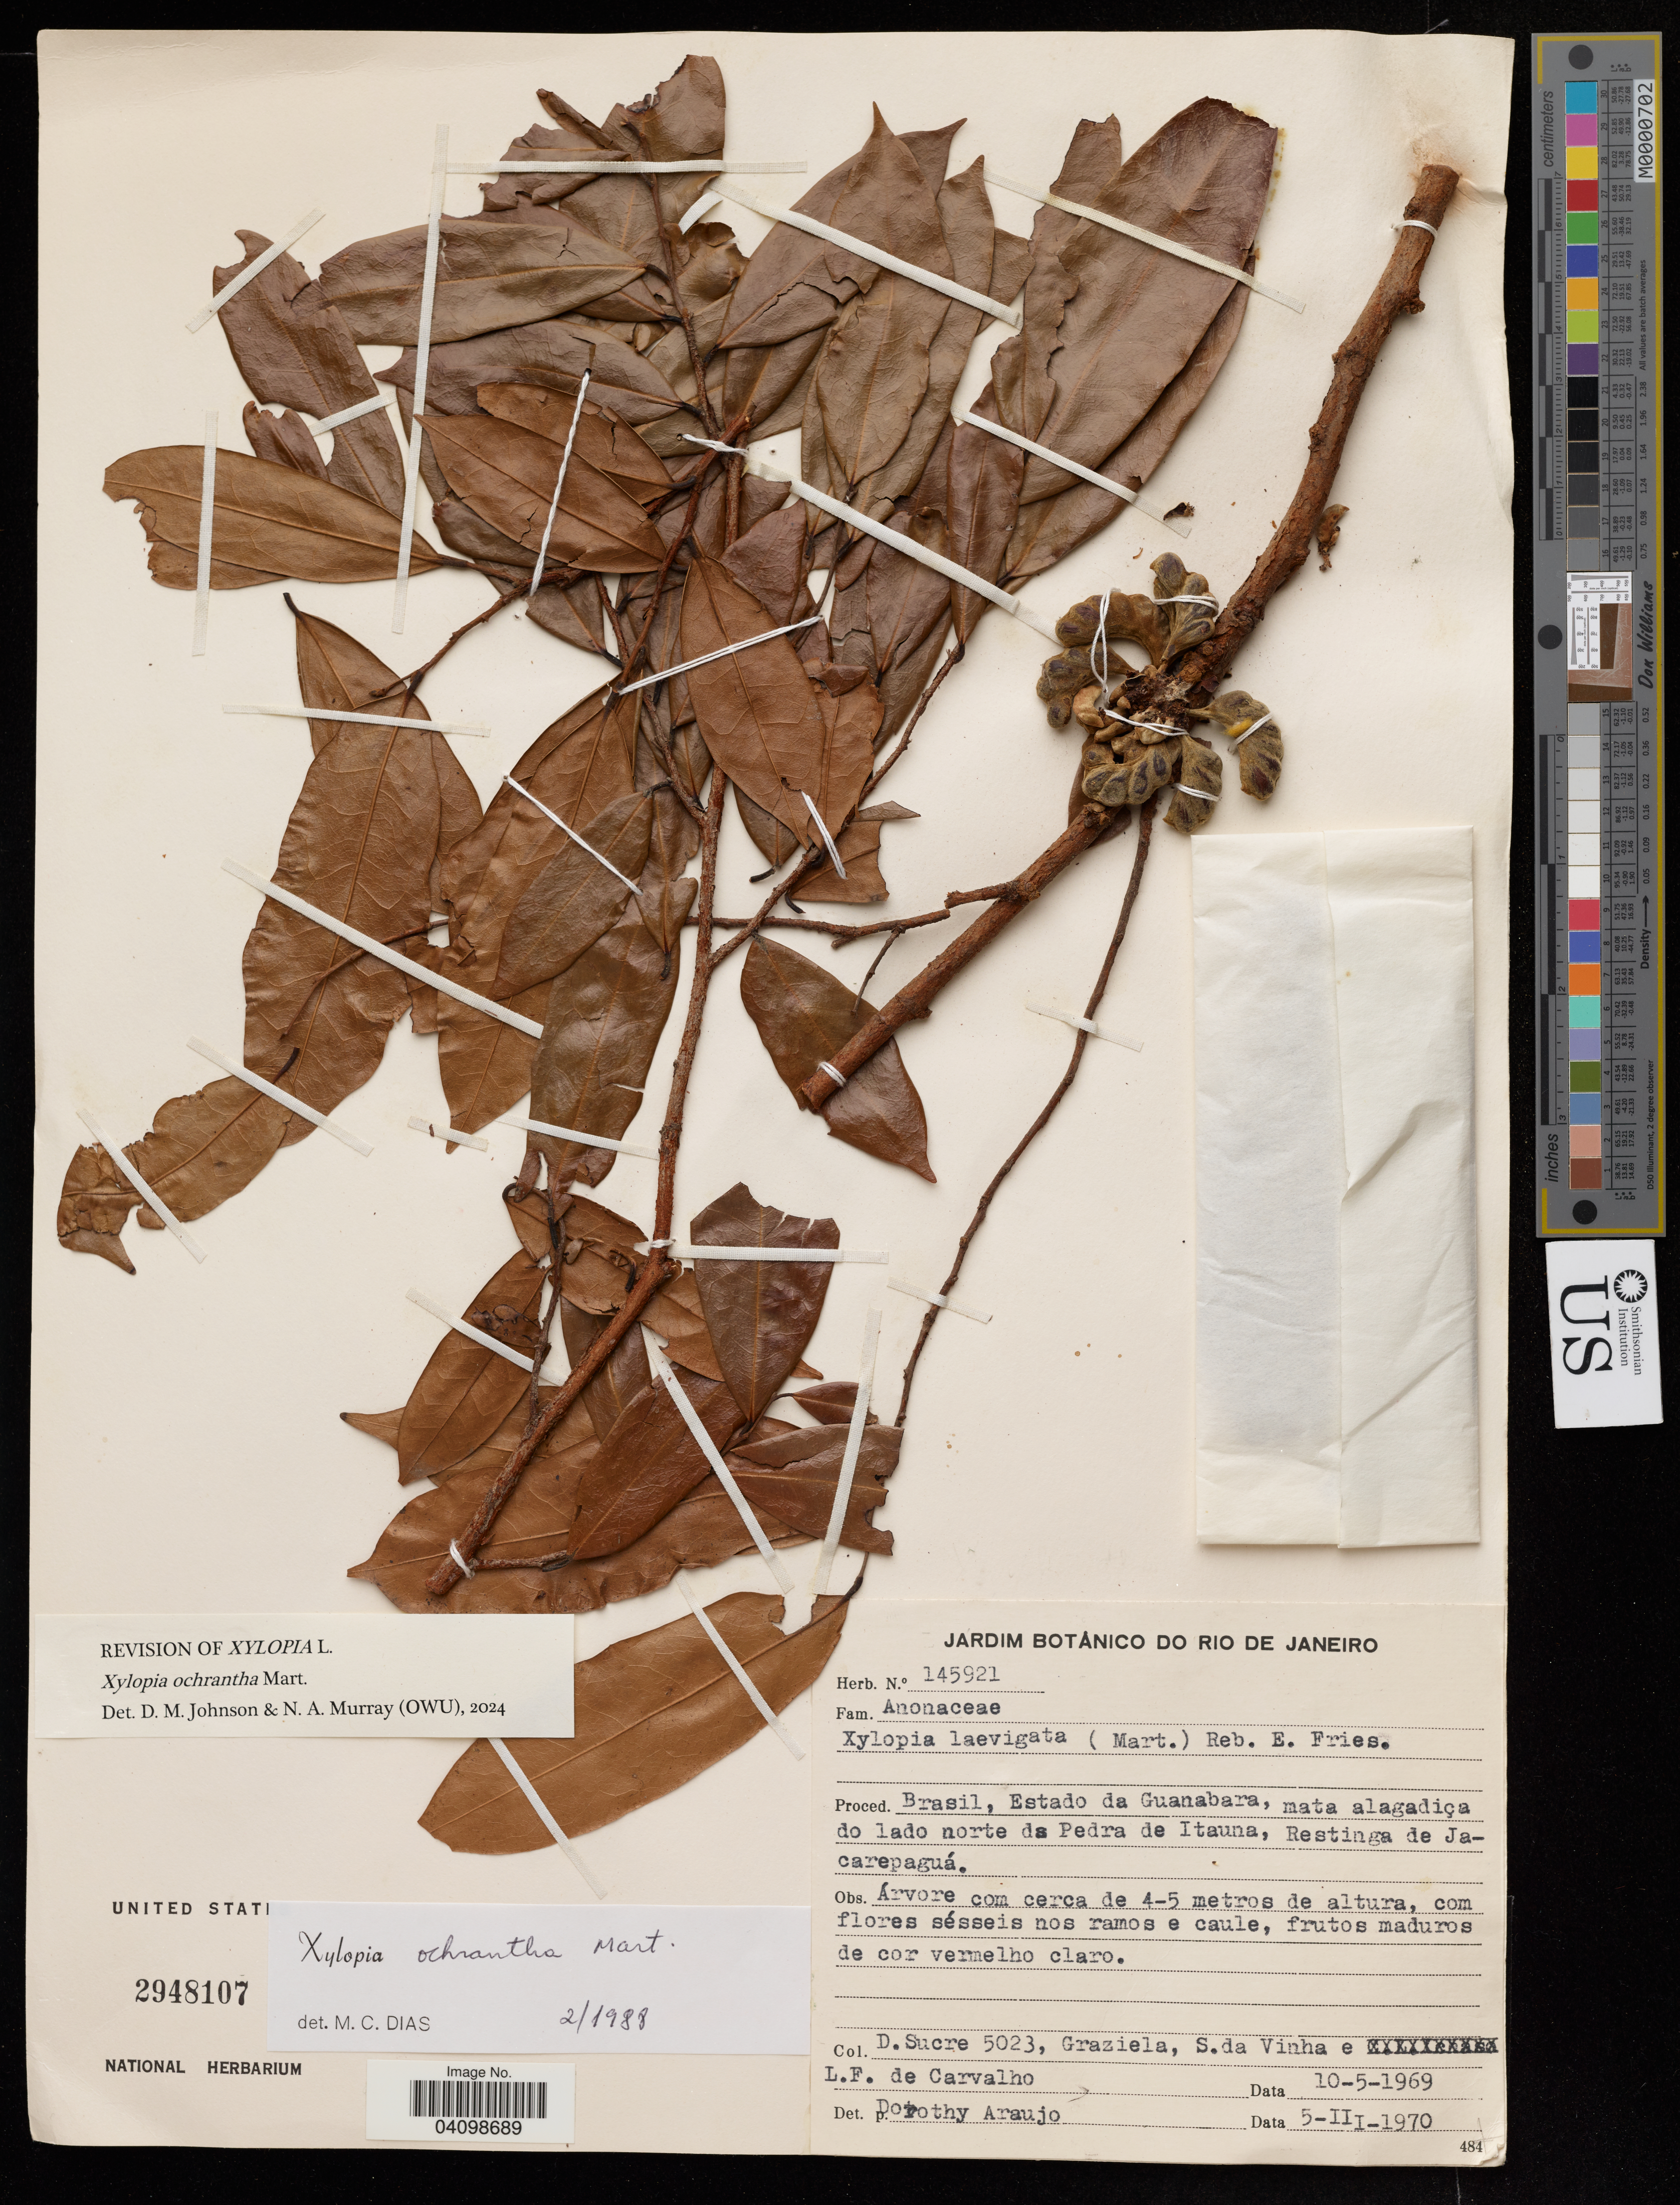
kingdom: Plantae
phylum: Tracheophyta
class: Magnoliopsida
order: Magnoliales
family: Annonaceae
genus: Xylopia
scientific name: Xylopia ochrantha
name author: Mart.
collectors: D. Sucre, -- Graziela, S. Vinha & L. Carvalho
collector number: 145921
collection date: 1969-05-10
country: Brazil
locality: Estado de Guanabara, mata alagadiça do lado norte ds pedra de Ituana, Restinga de Jacarepaguá.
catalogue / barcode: US 2948107